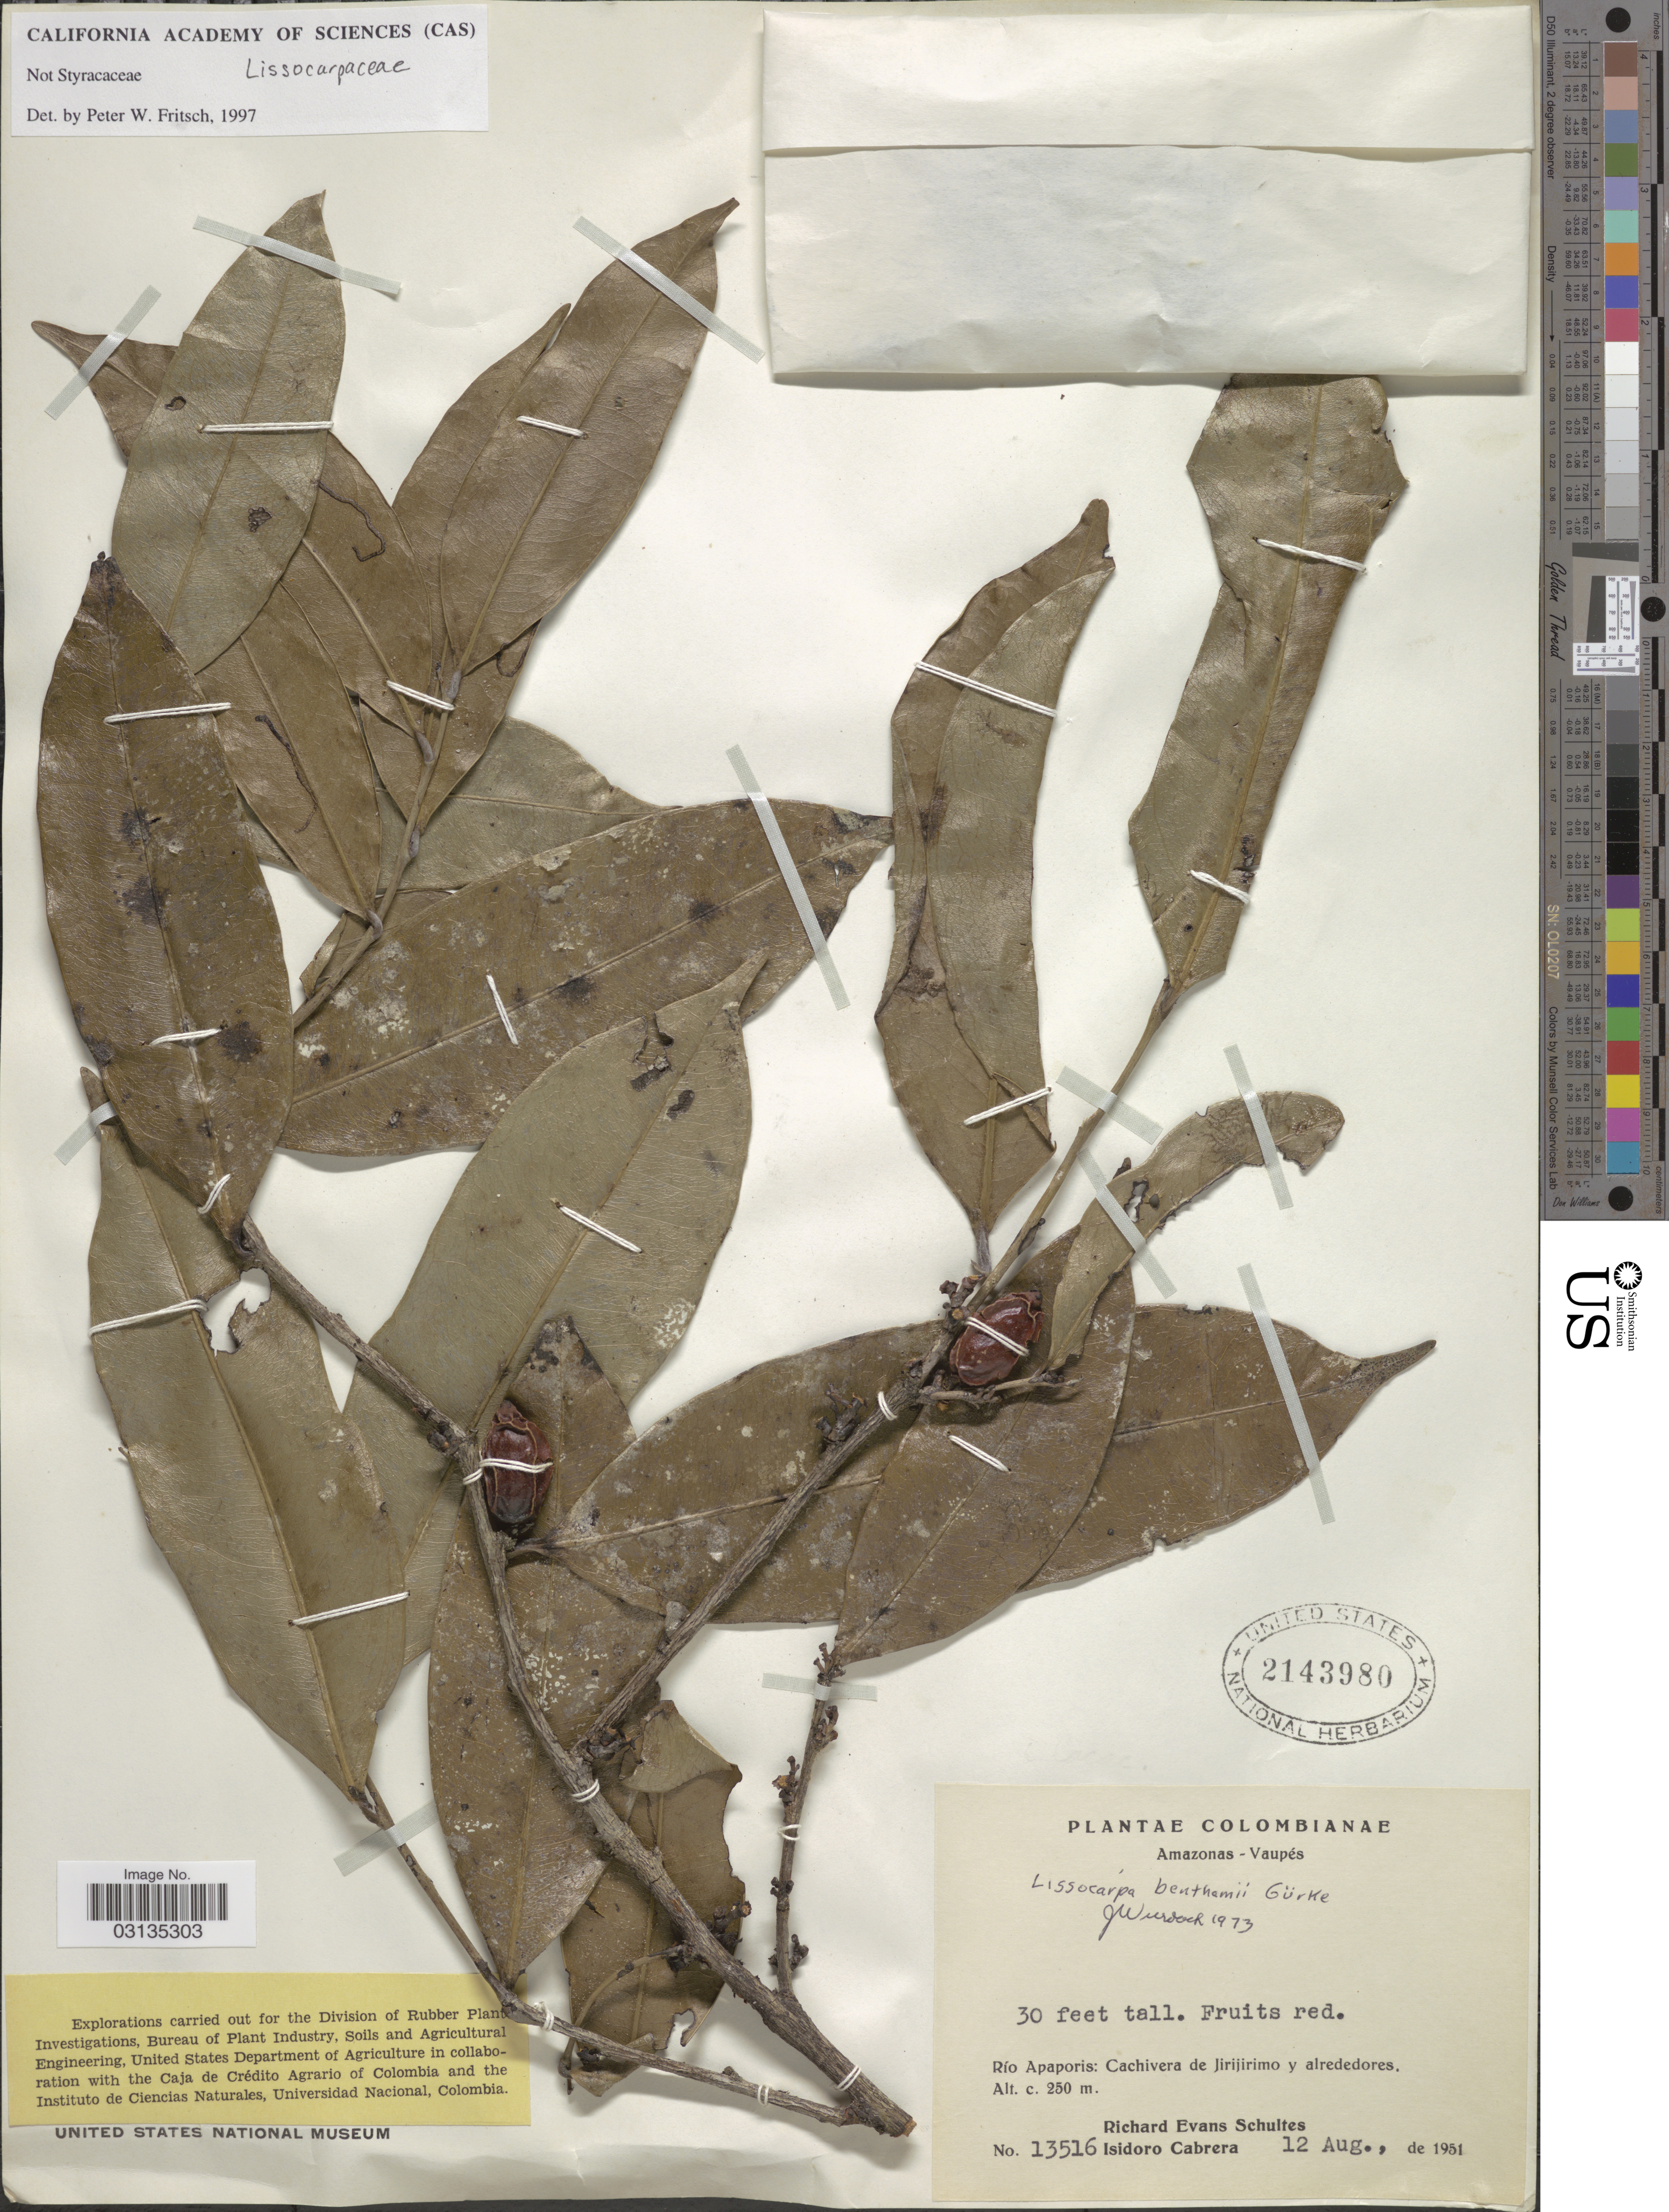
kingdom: Plantae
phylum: Tracheophyta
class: Magnoliopsida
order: Ericales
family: Ebenaceae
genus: Lissocarpa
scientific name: Lissocarpa kating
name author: B. Walln.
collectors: R. E. Schultes & I. Cabrera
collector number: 13516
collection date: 1951-08-12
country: Colombia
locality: Amazonas-Vaupés, Río Apaporis: Cachivera de Jirijirimo y alrededores.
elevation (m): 250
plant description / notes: Cited by B. Wallnöfer in Ann. Naturhist Mus. Wien, B 105: 544. 2004.; filed as Styracaceae indet; annotated by P.W. Fritsch, 1997 as Lissocarpaceae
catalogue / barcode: US 2143980